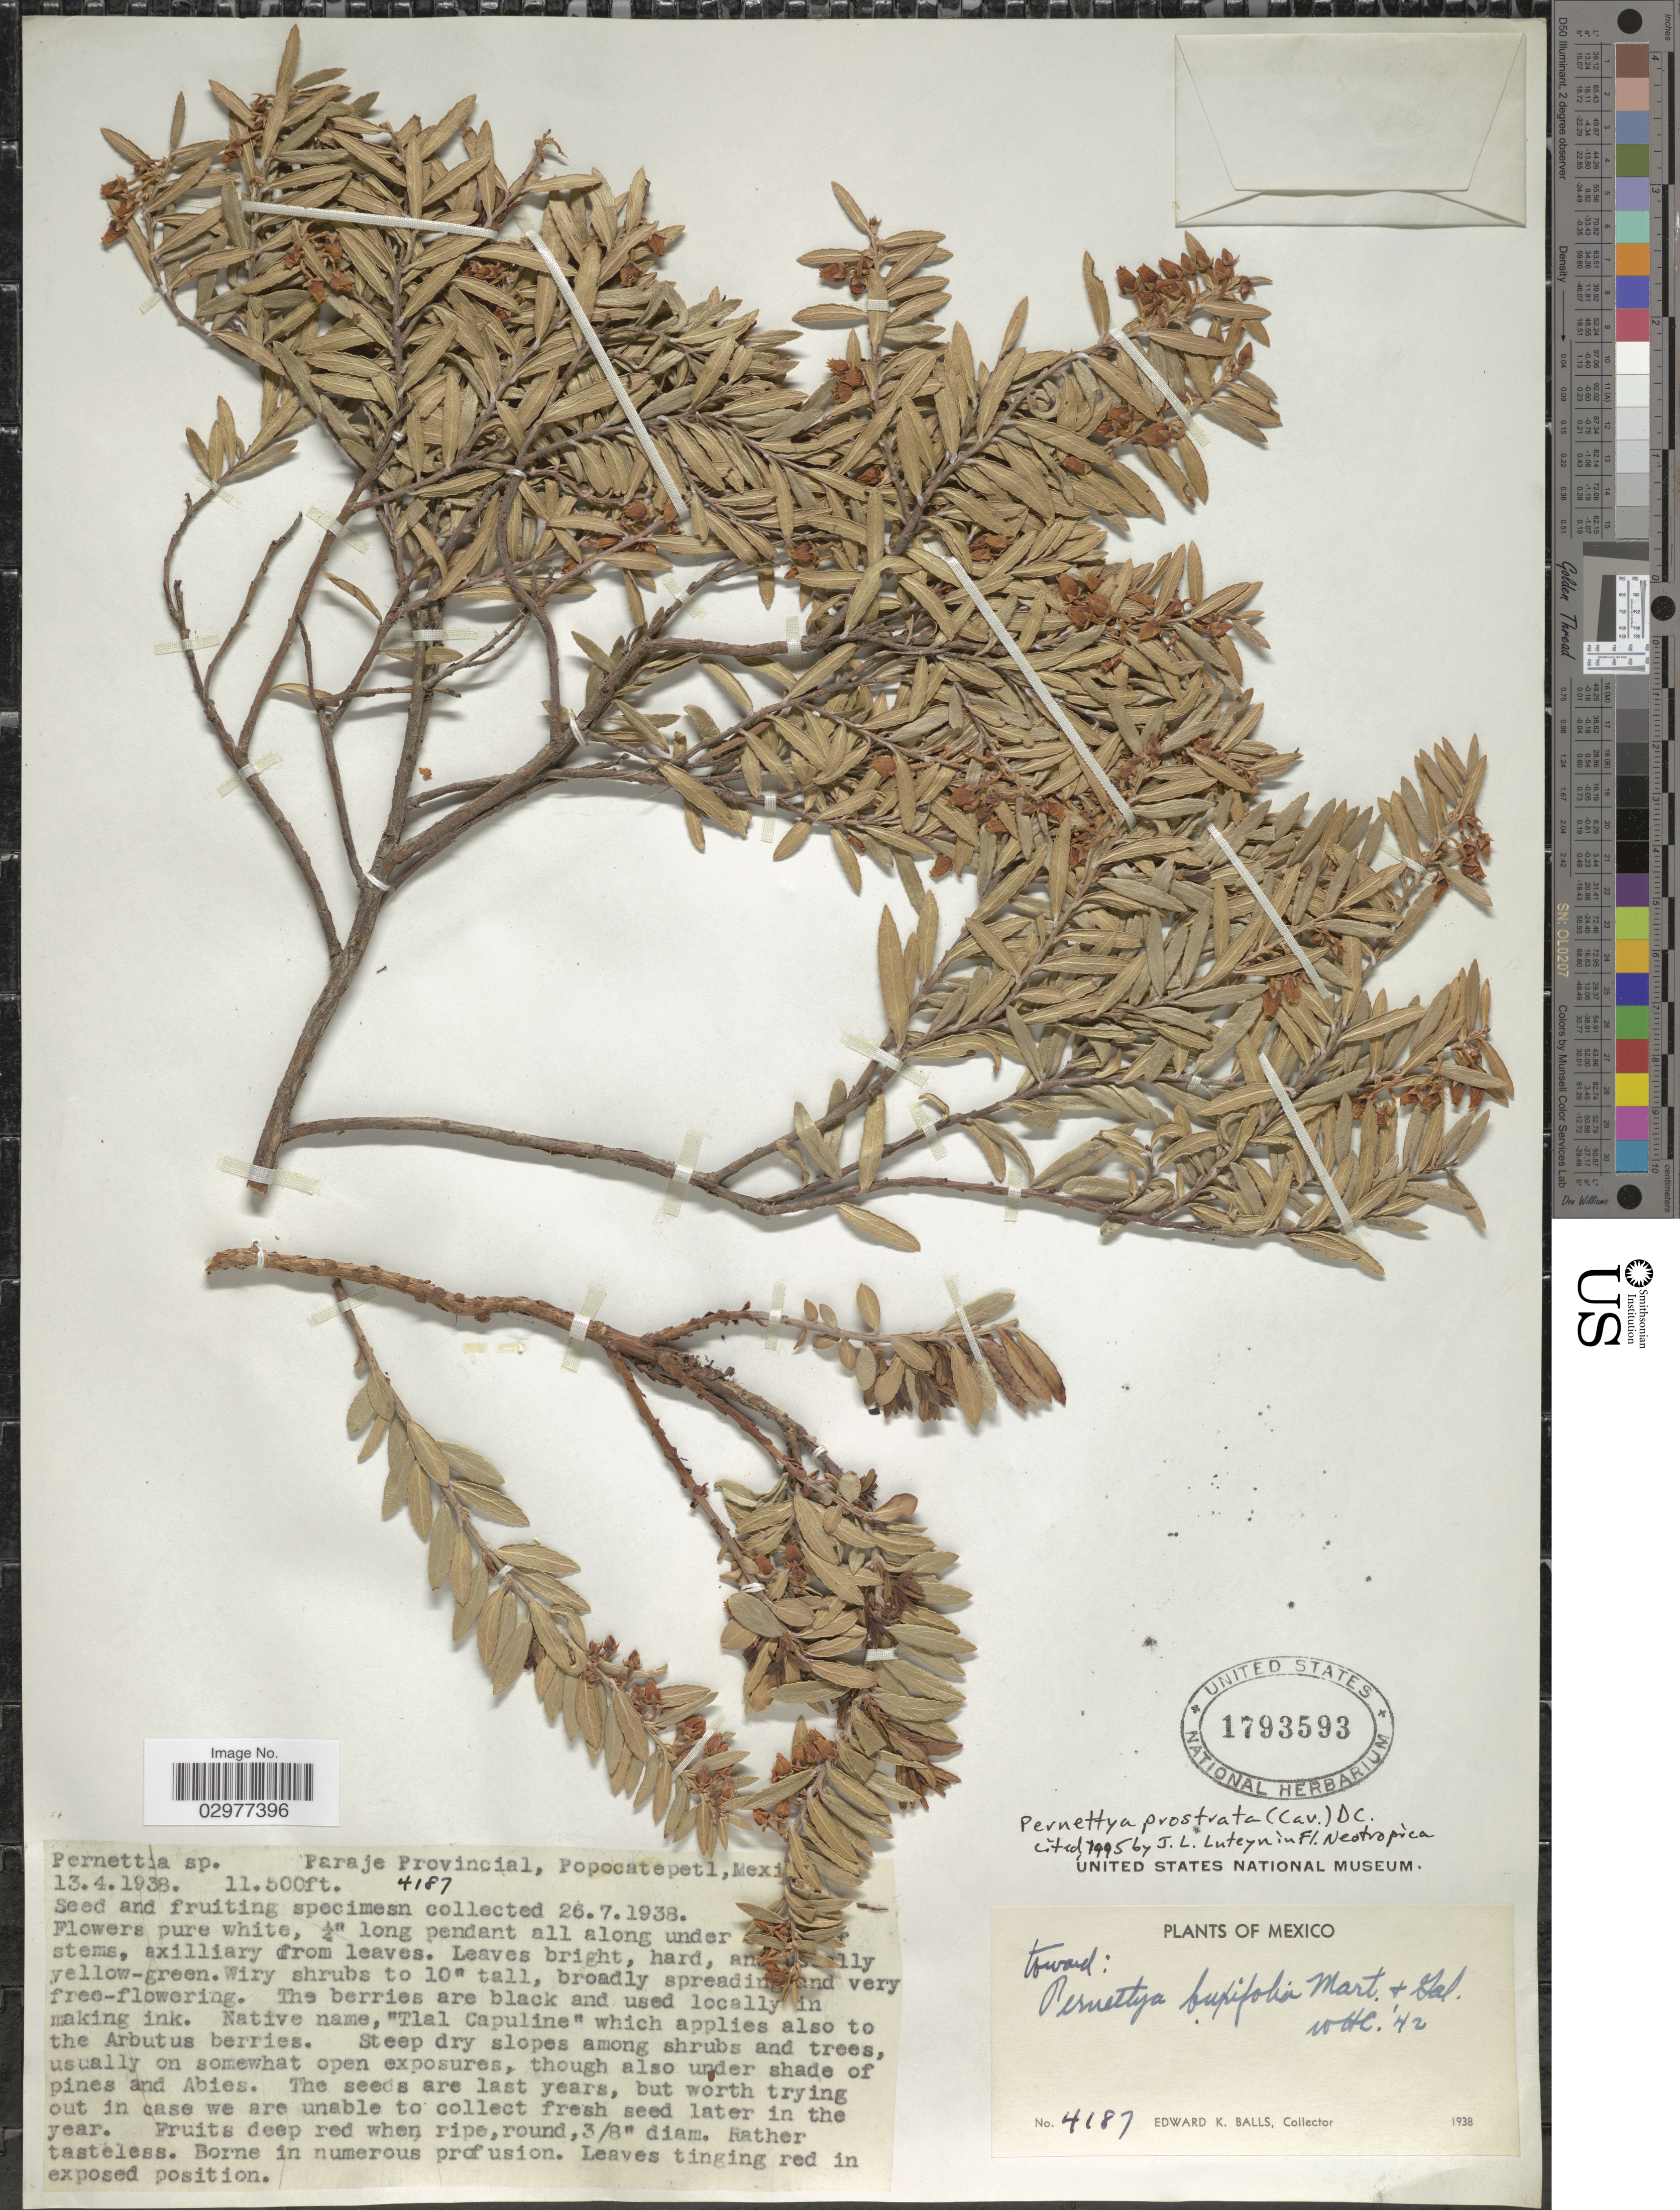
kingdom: Plantae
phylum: Tracheophyta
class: Magnoliopsida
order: Ericales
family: Ericaceae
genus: Pernettya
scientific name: Pernettya prostrata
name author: (Cav.) DC.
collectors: E. K. Balls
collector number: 4187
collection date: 1938-04-13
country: Mexico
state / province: México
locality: Paraje Provincial. Popocatepetl.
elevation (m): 3505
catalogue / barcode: US 1793593